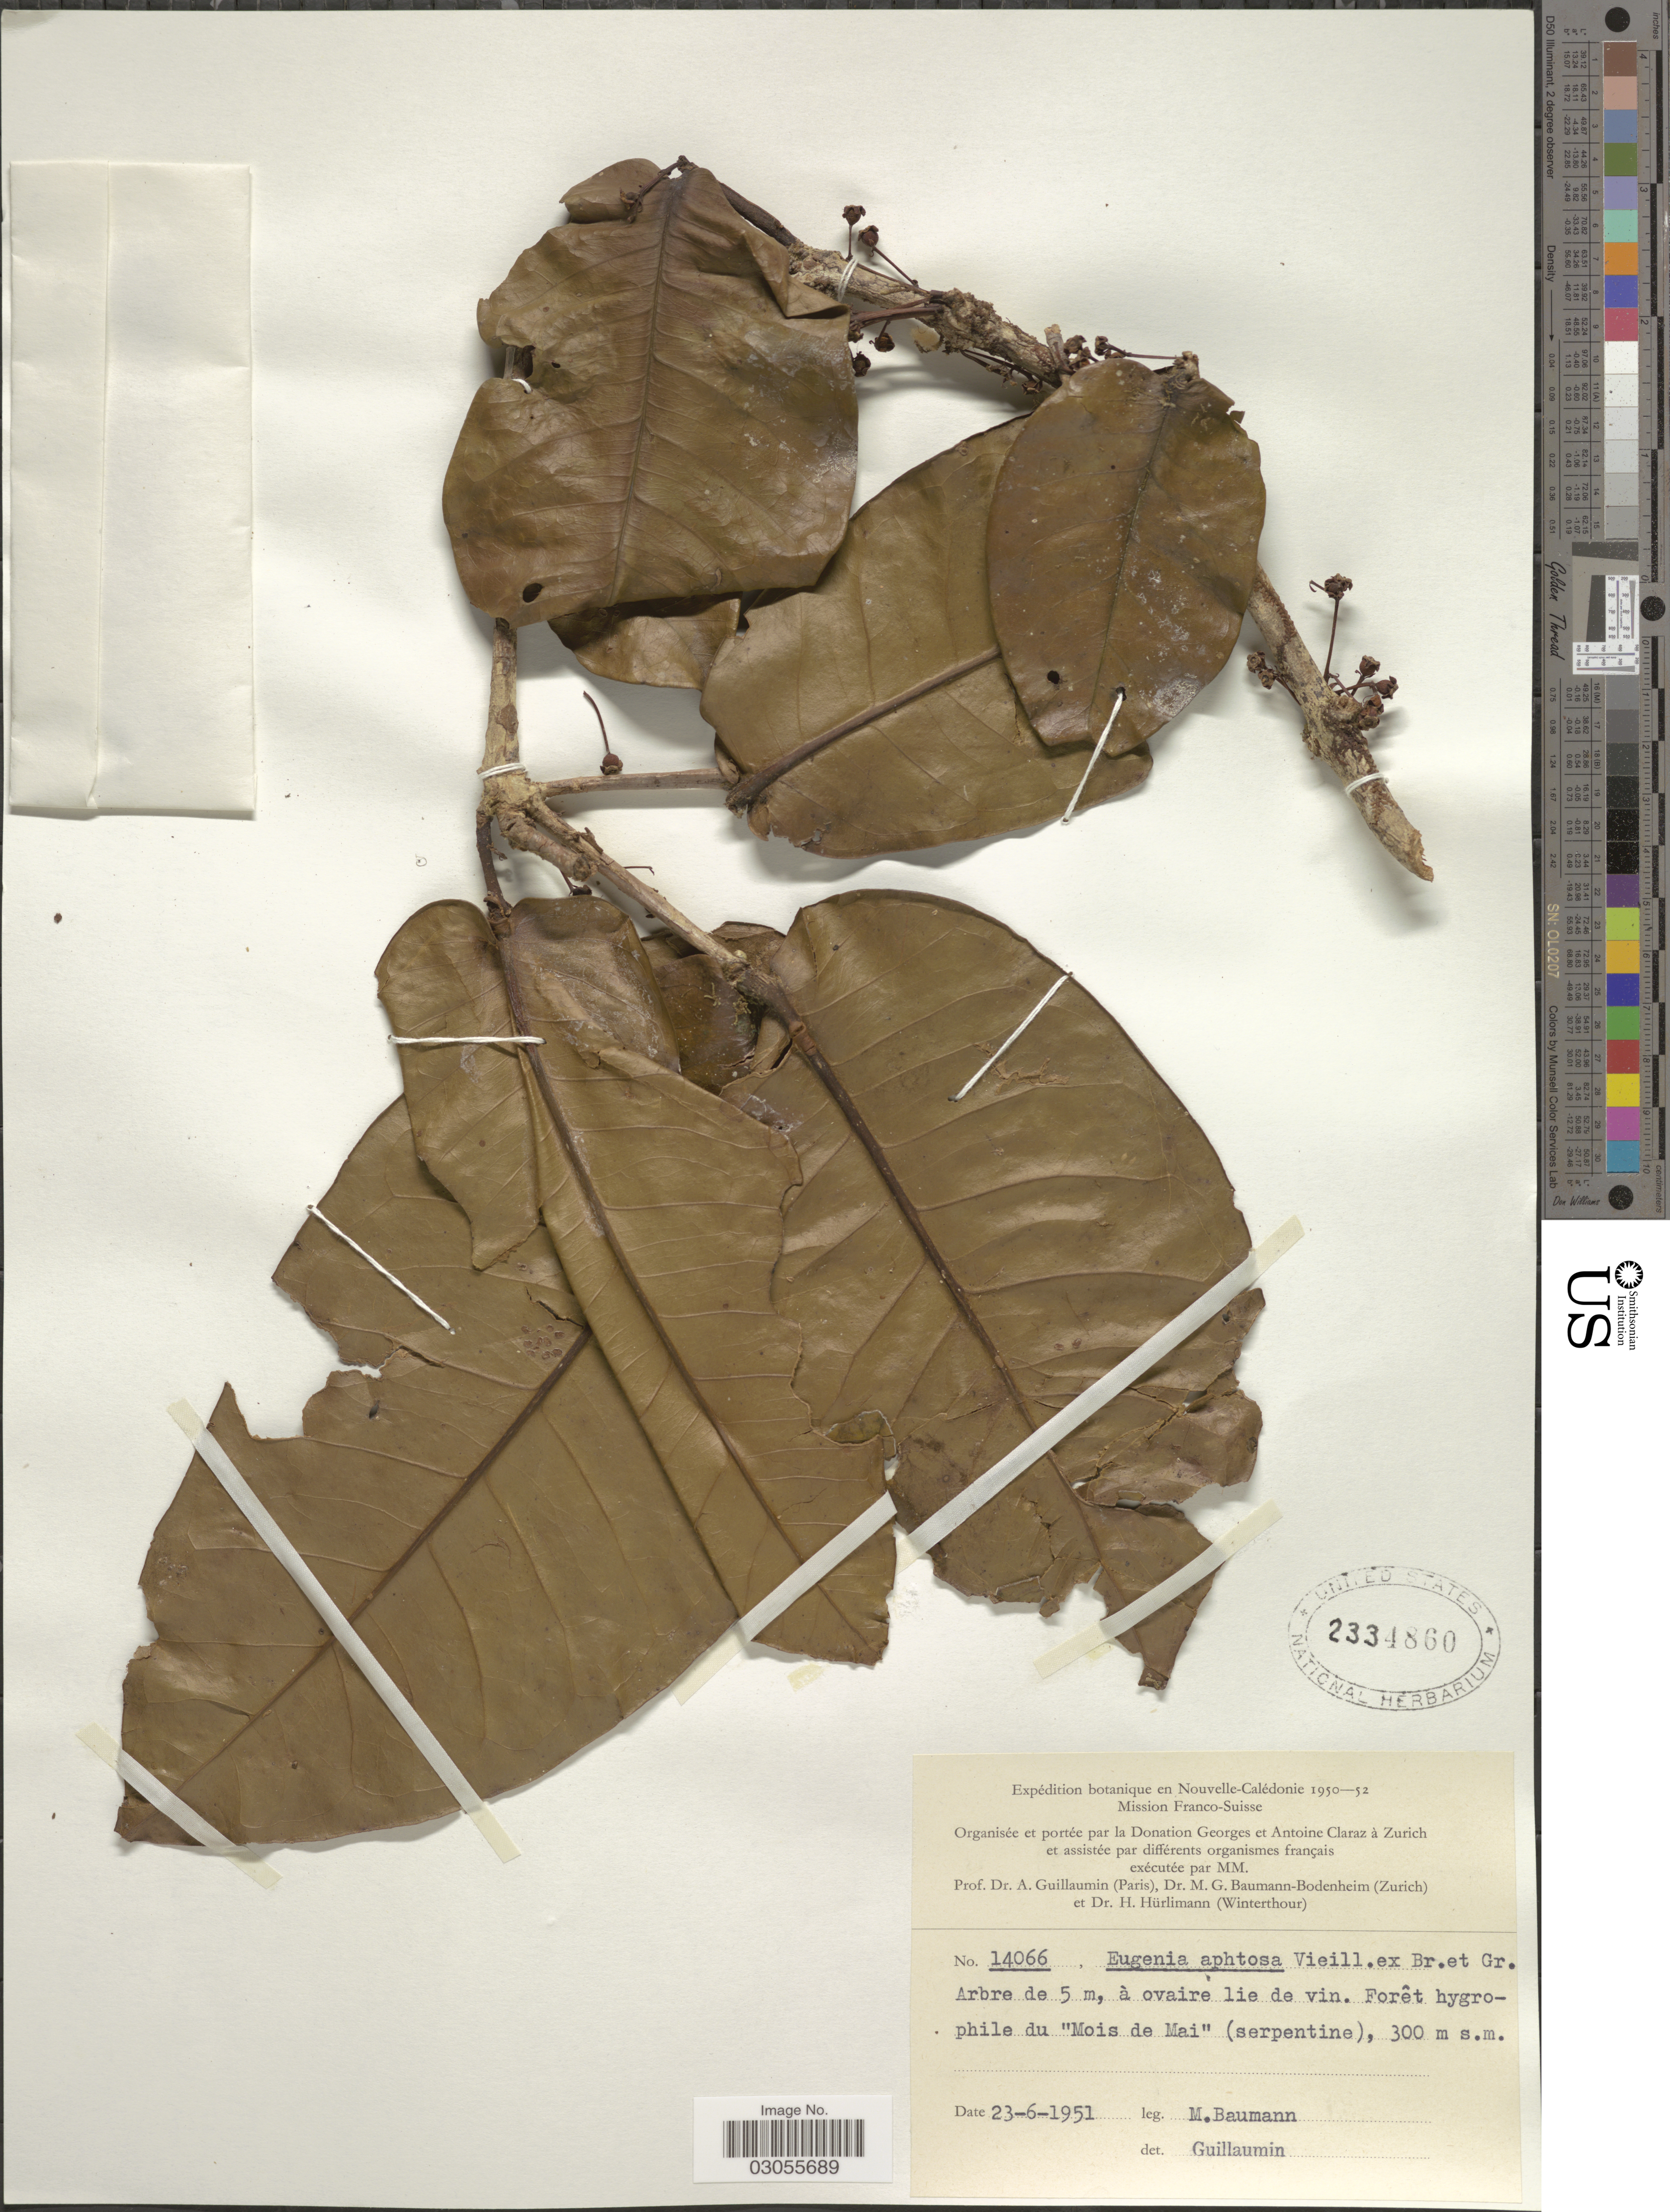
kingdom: Plantae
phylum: Tracheophyta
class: Magnoliopsida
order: Myrtales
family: Myrtaceae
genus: Gossia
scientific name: Gossia aphthosa subsp. austro-orientalis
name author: N. Snow & Gandhi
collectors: M. Baumann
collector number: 14066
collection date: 1951-06-23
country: New Caledonia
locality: Forêt hygrophile du "Mois de Mai" (serpentine).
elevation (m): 300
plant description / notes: Cited by N. Snow, Adansonia, sér. 3, 42: 142. 2020.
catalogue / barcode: US 2334860